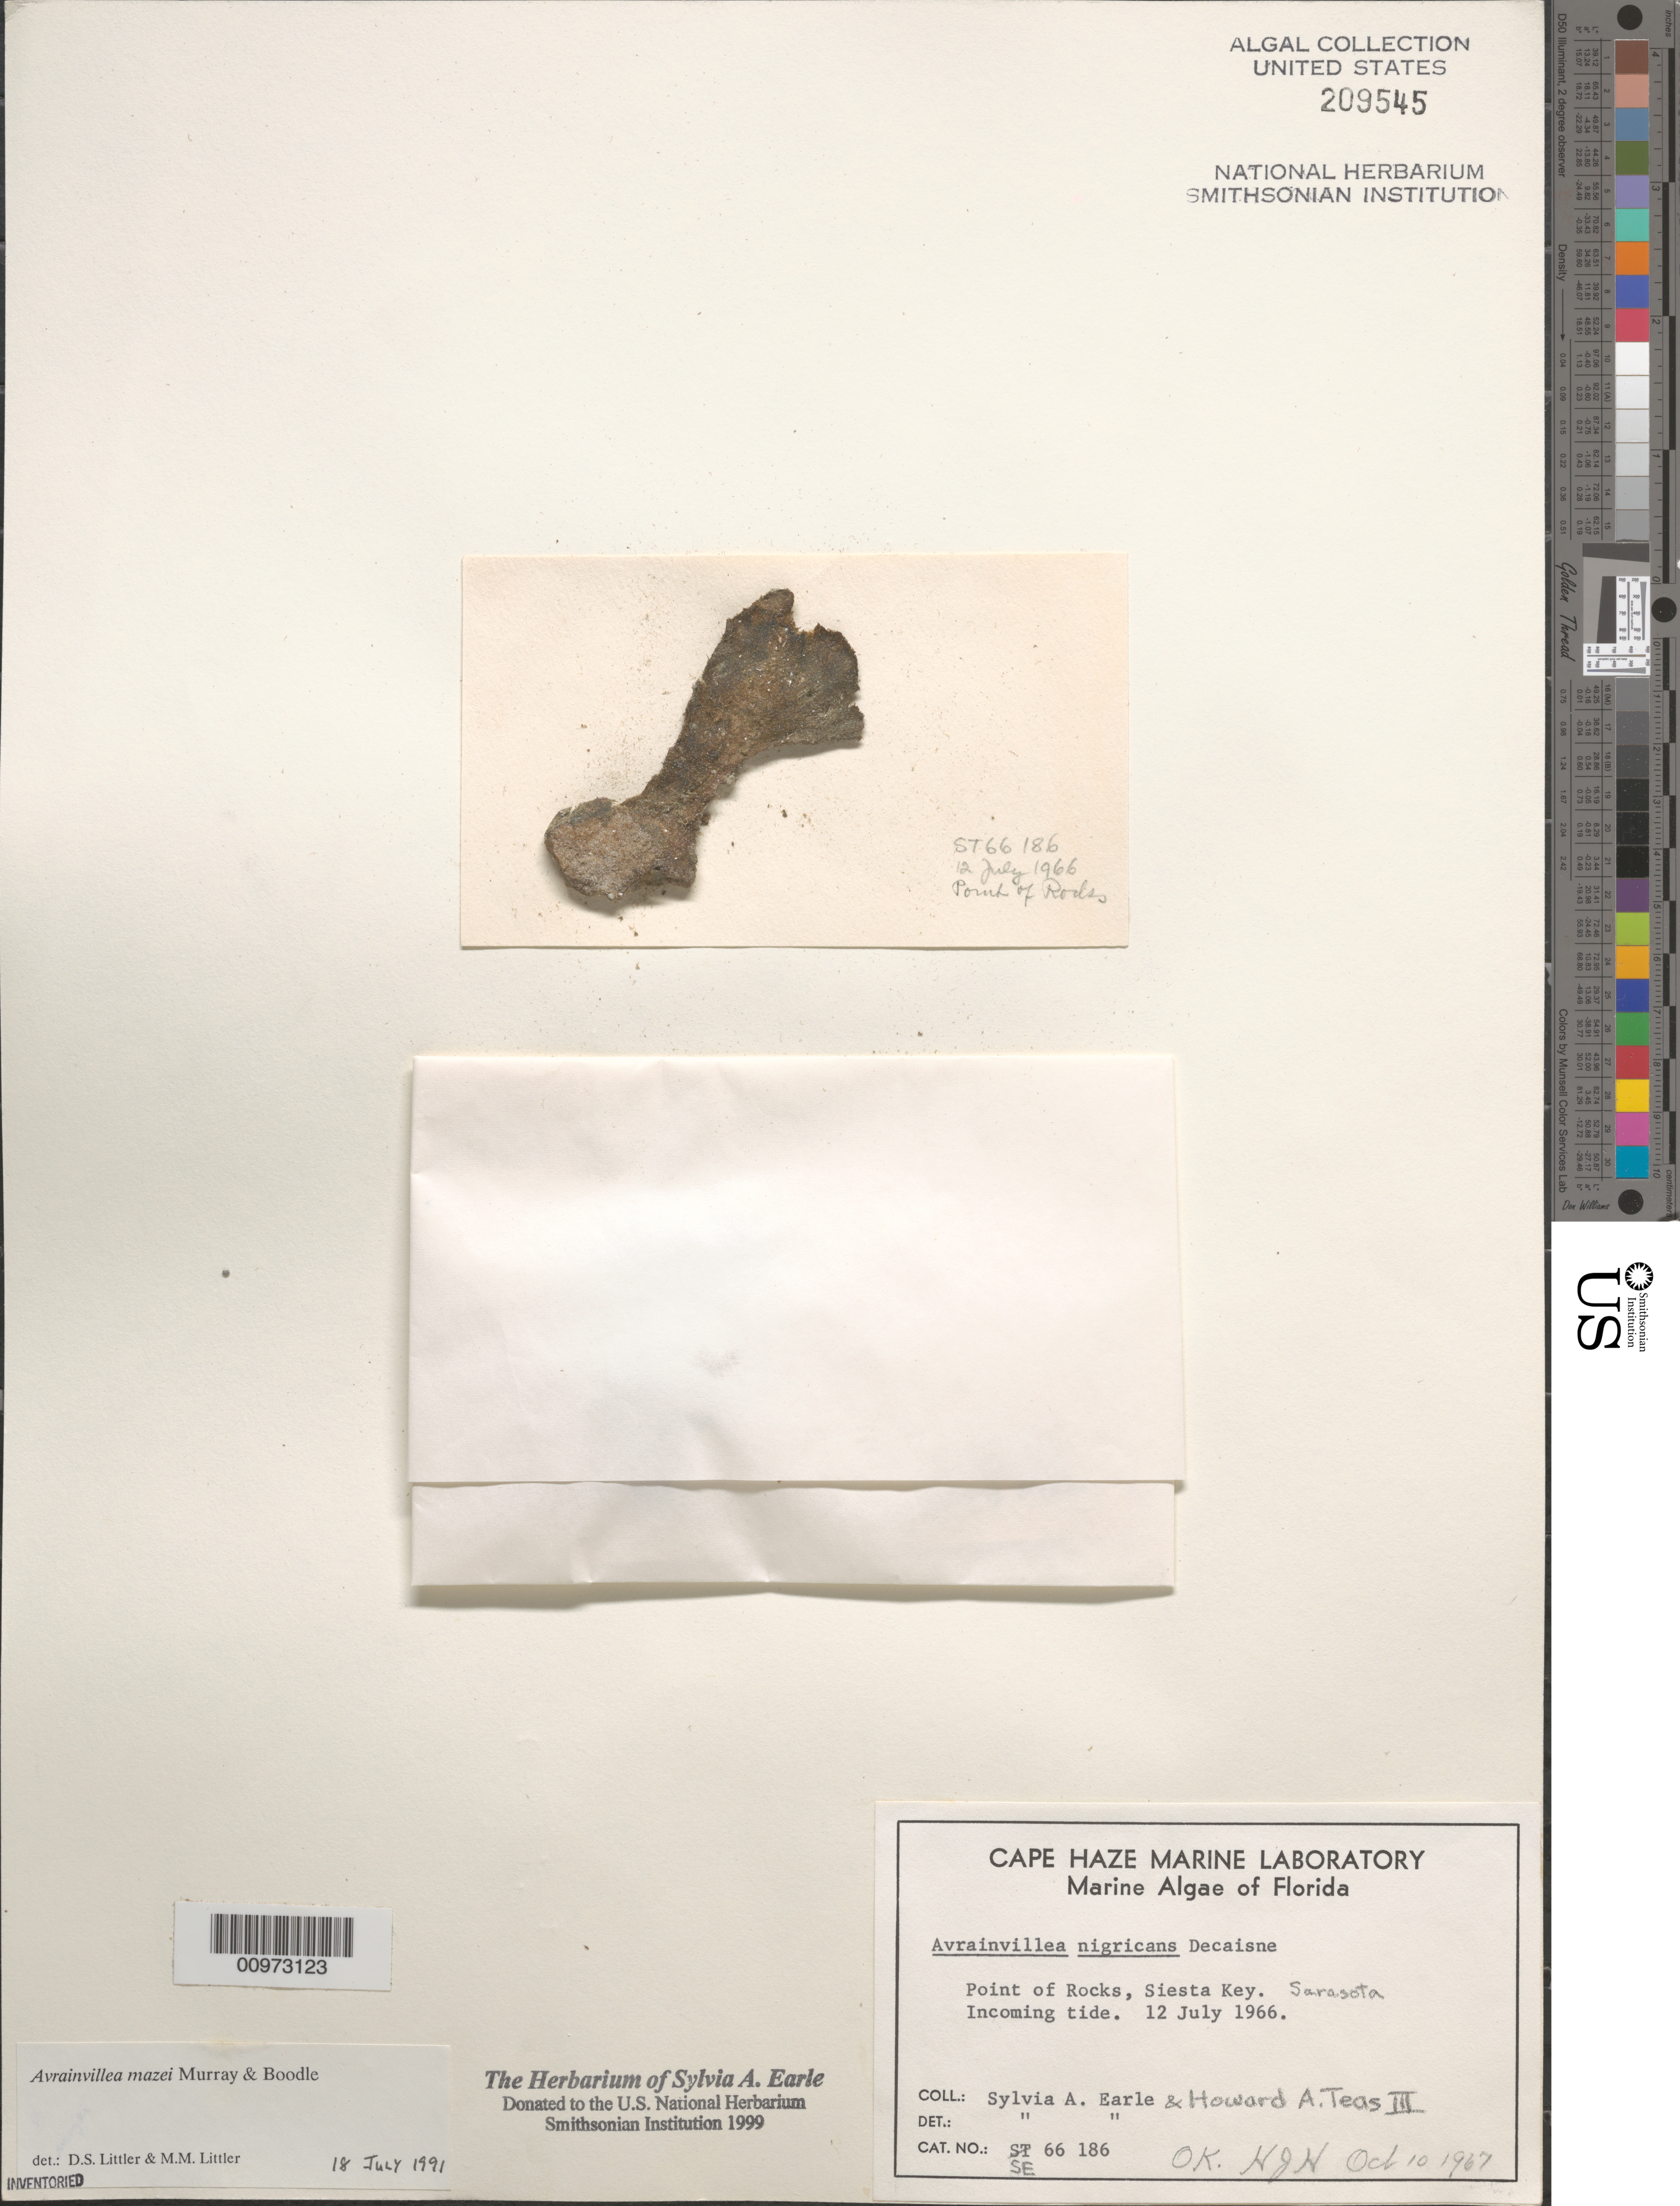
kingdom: Plantae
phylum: Chlorophyta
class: Ulvophyceae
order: Bryopsidales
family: Dichotomosiphonaceae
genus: Avrainvillea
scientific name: Avrainvillea mazei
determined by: Littler, D. S.; Littler, M. M.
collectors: S. A. Earle & H. Teas III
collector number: SE 66186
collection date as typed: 12 Jul 1966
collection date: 1966-07-12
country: United States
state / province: Florida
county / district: Sarasota County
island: Siesta Key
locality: Point of Rocks, Sarasota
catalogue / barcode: US 209545